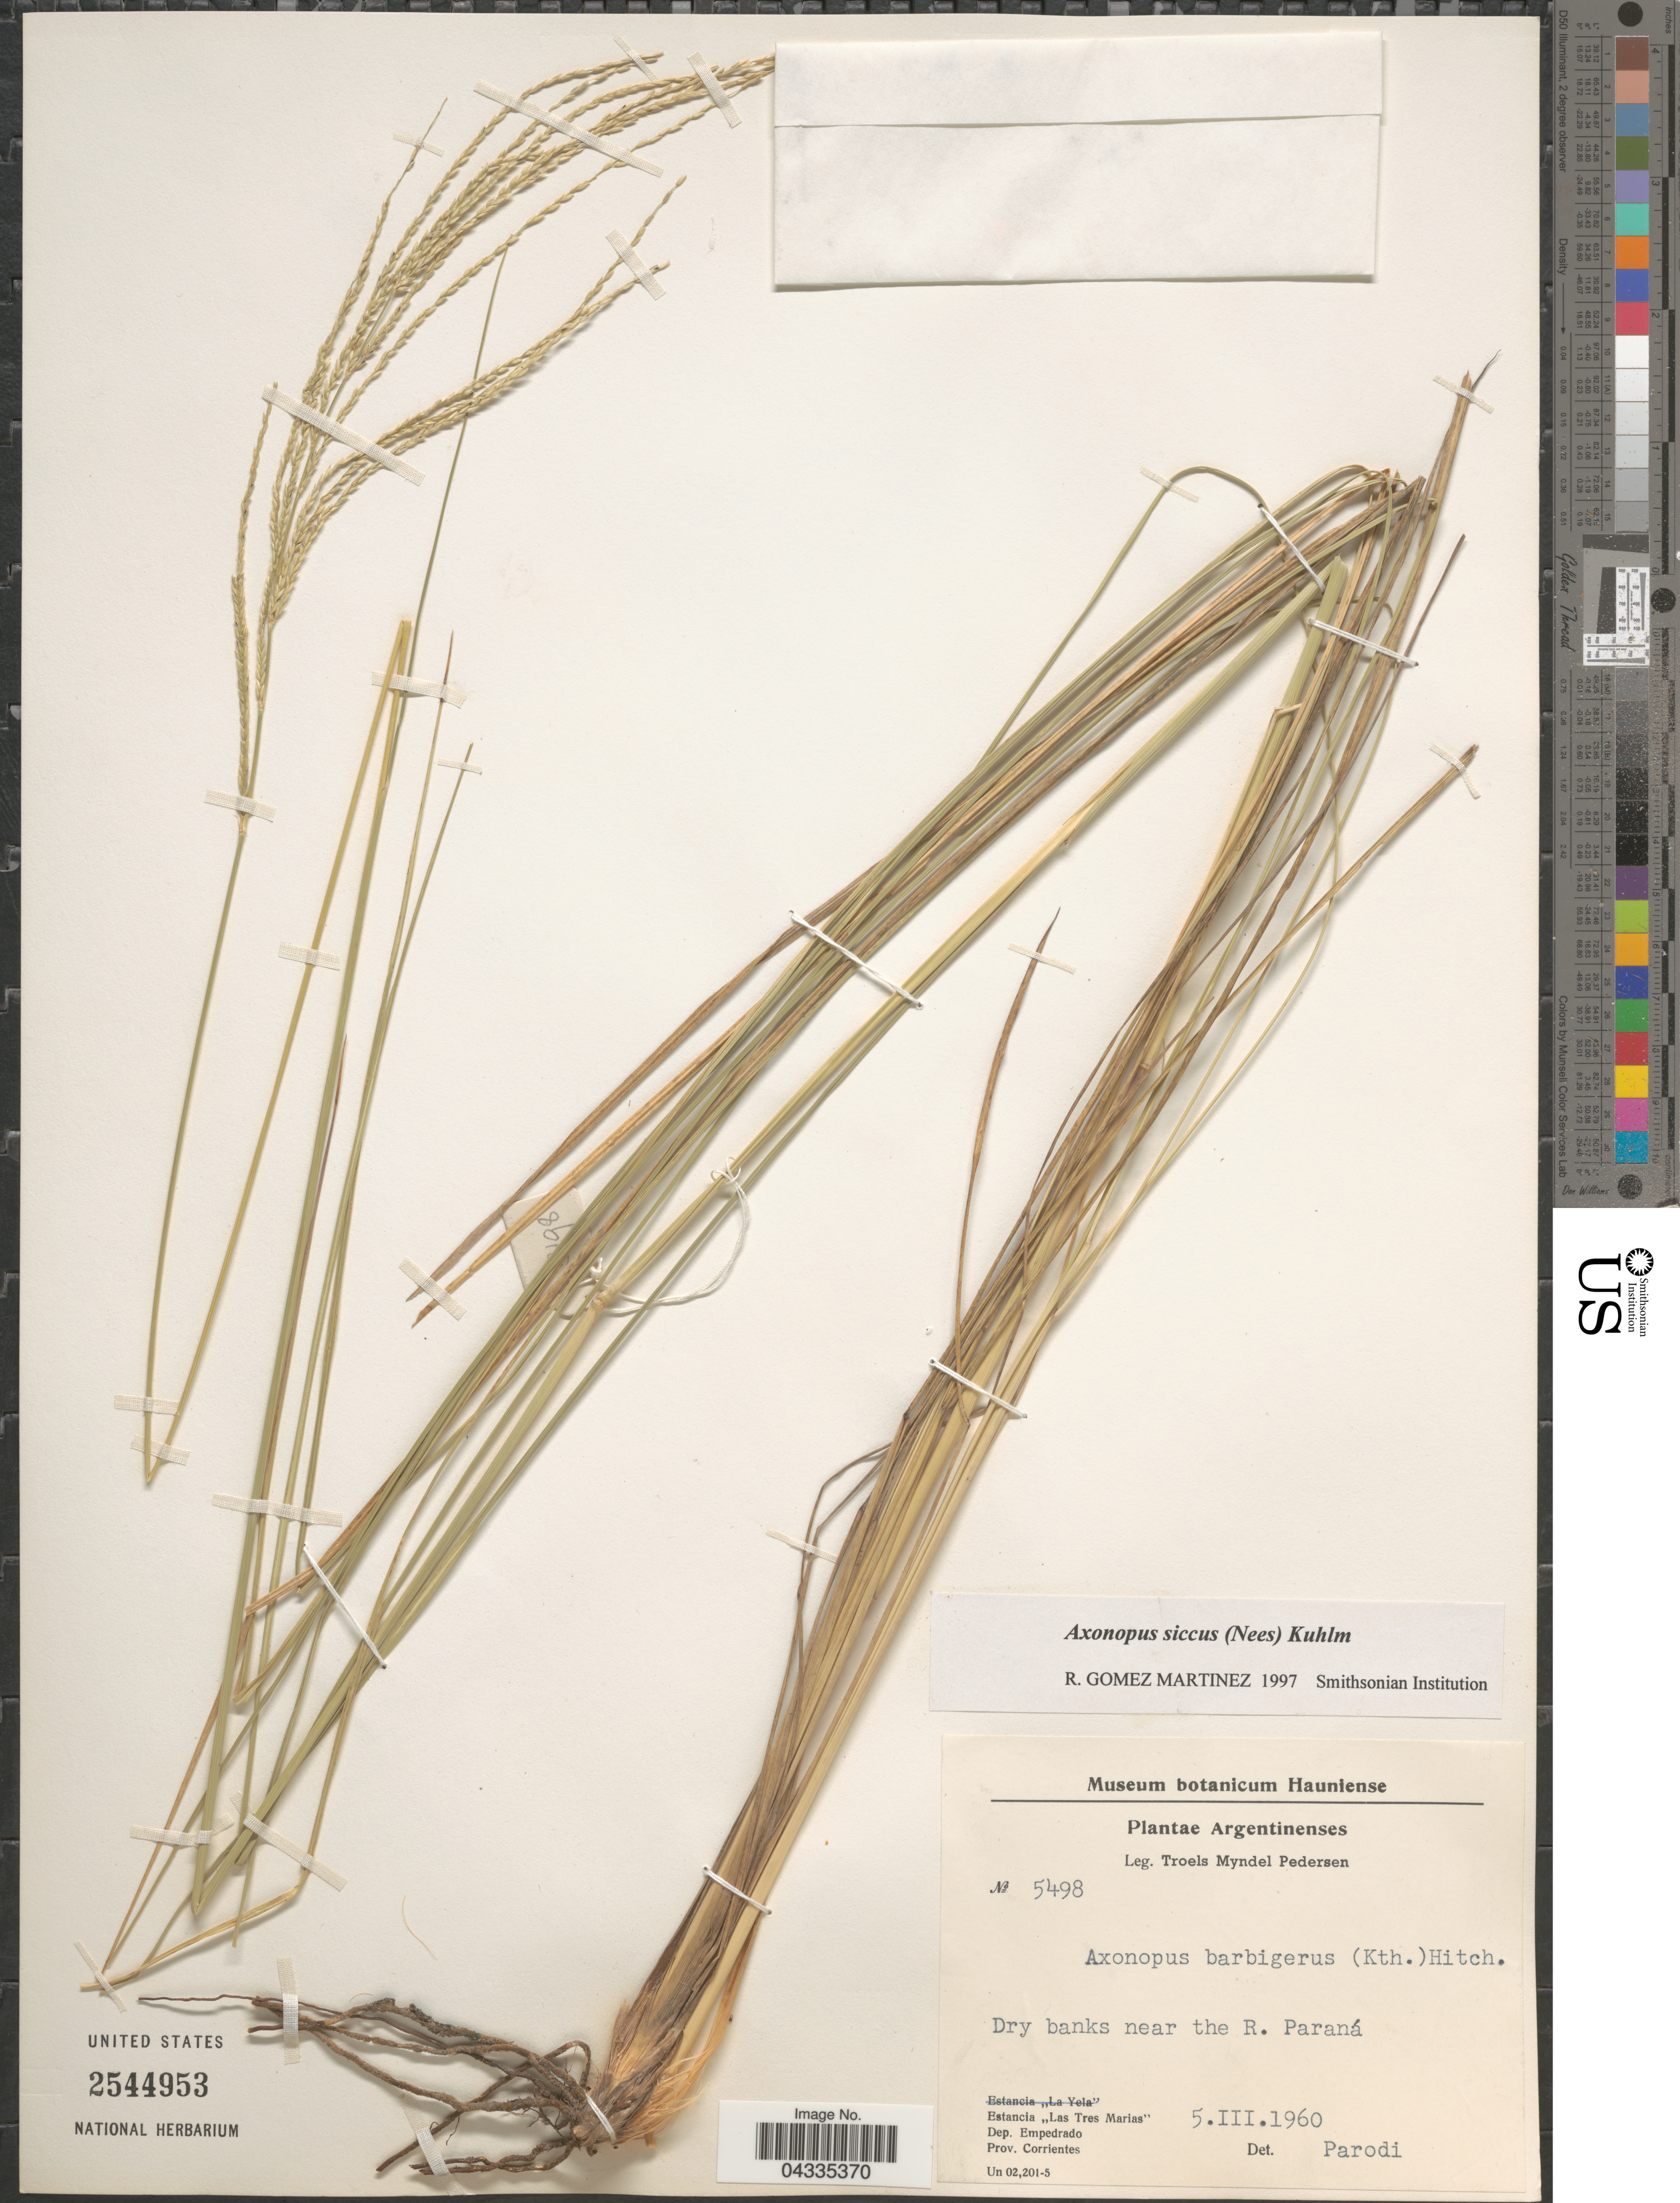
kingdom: Plantae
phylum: Tracheophyta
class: Liliopsida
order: Poales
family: Poaceae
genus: Axonopus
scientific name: Axonopus siccus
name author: (Nees) Kuhlm.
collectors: T. Pederson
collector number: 5498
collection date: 1960-03-05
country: Argentina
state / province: Corrientes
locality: Dry banks near the R. Paraná. Estancia "Las Tres Marias". Dep. Empedrado.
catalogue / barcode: US 2544953